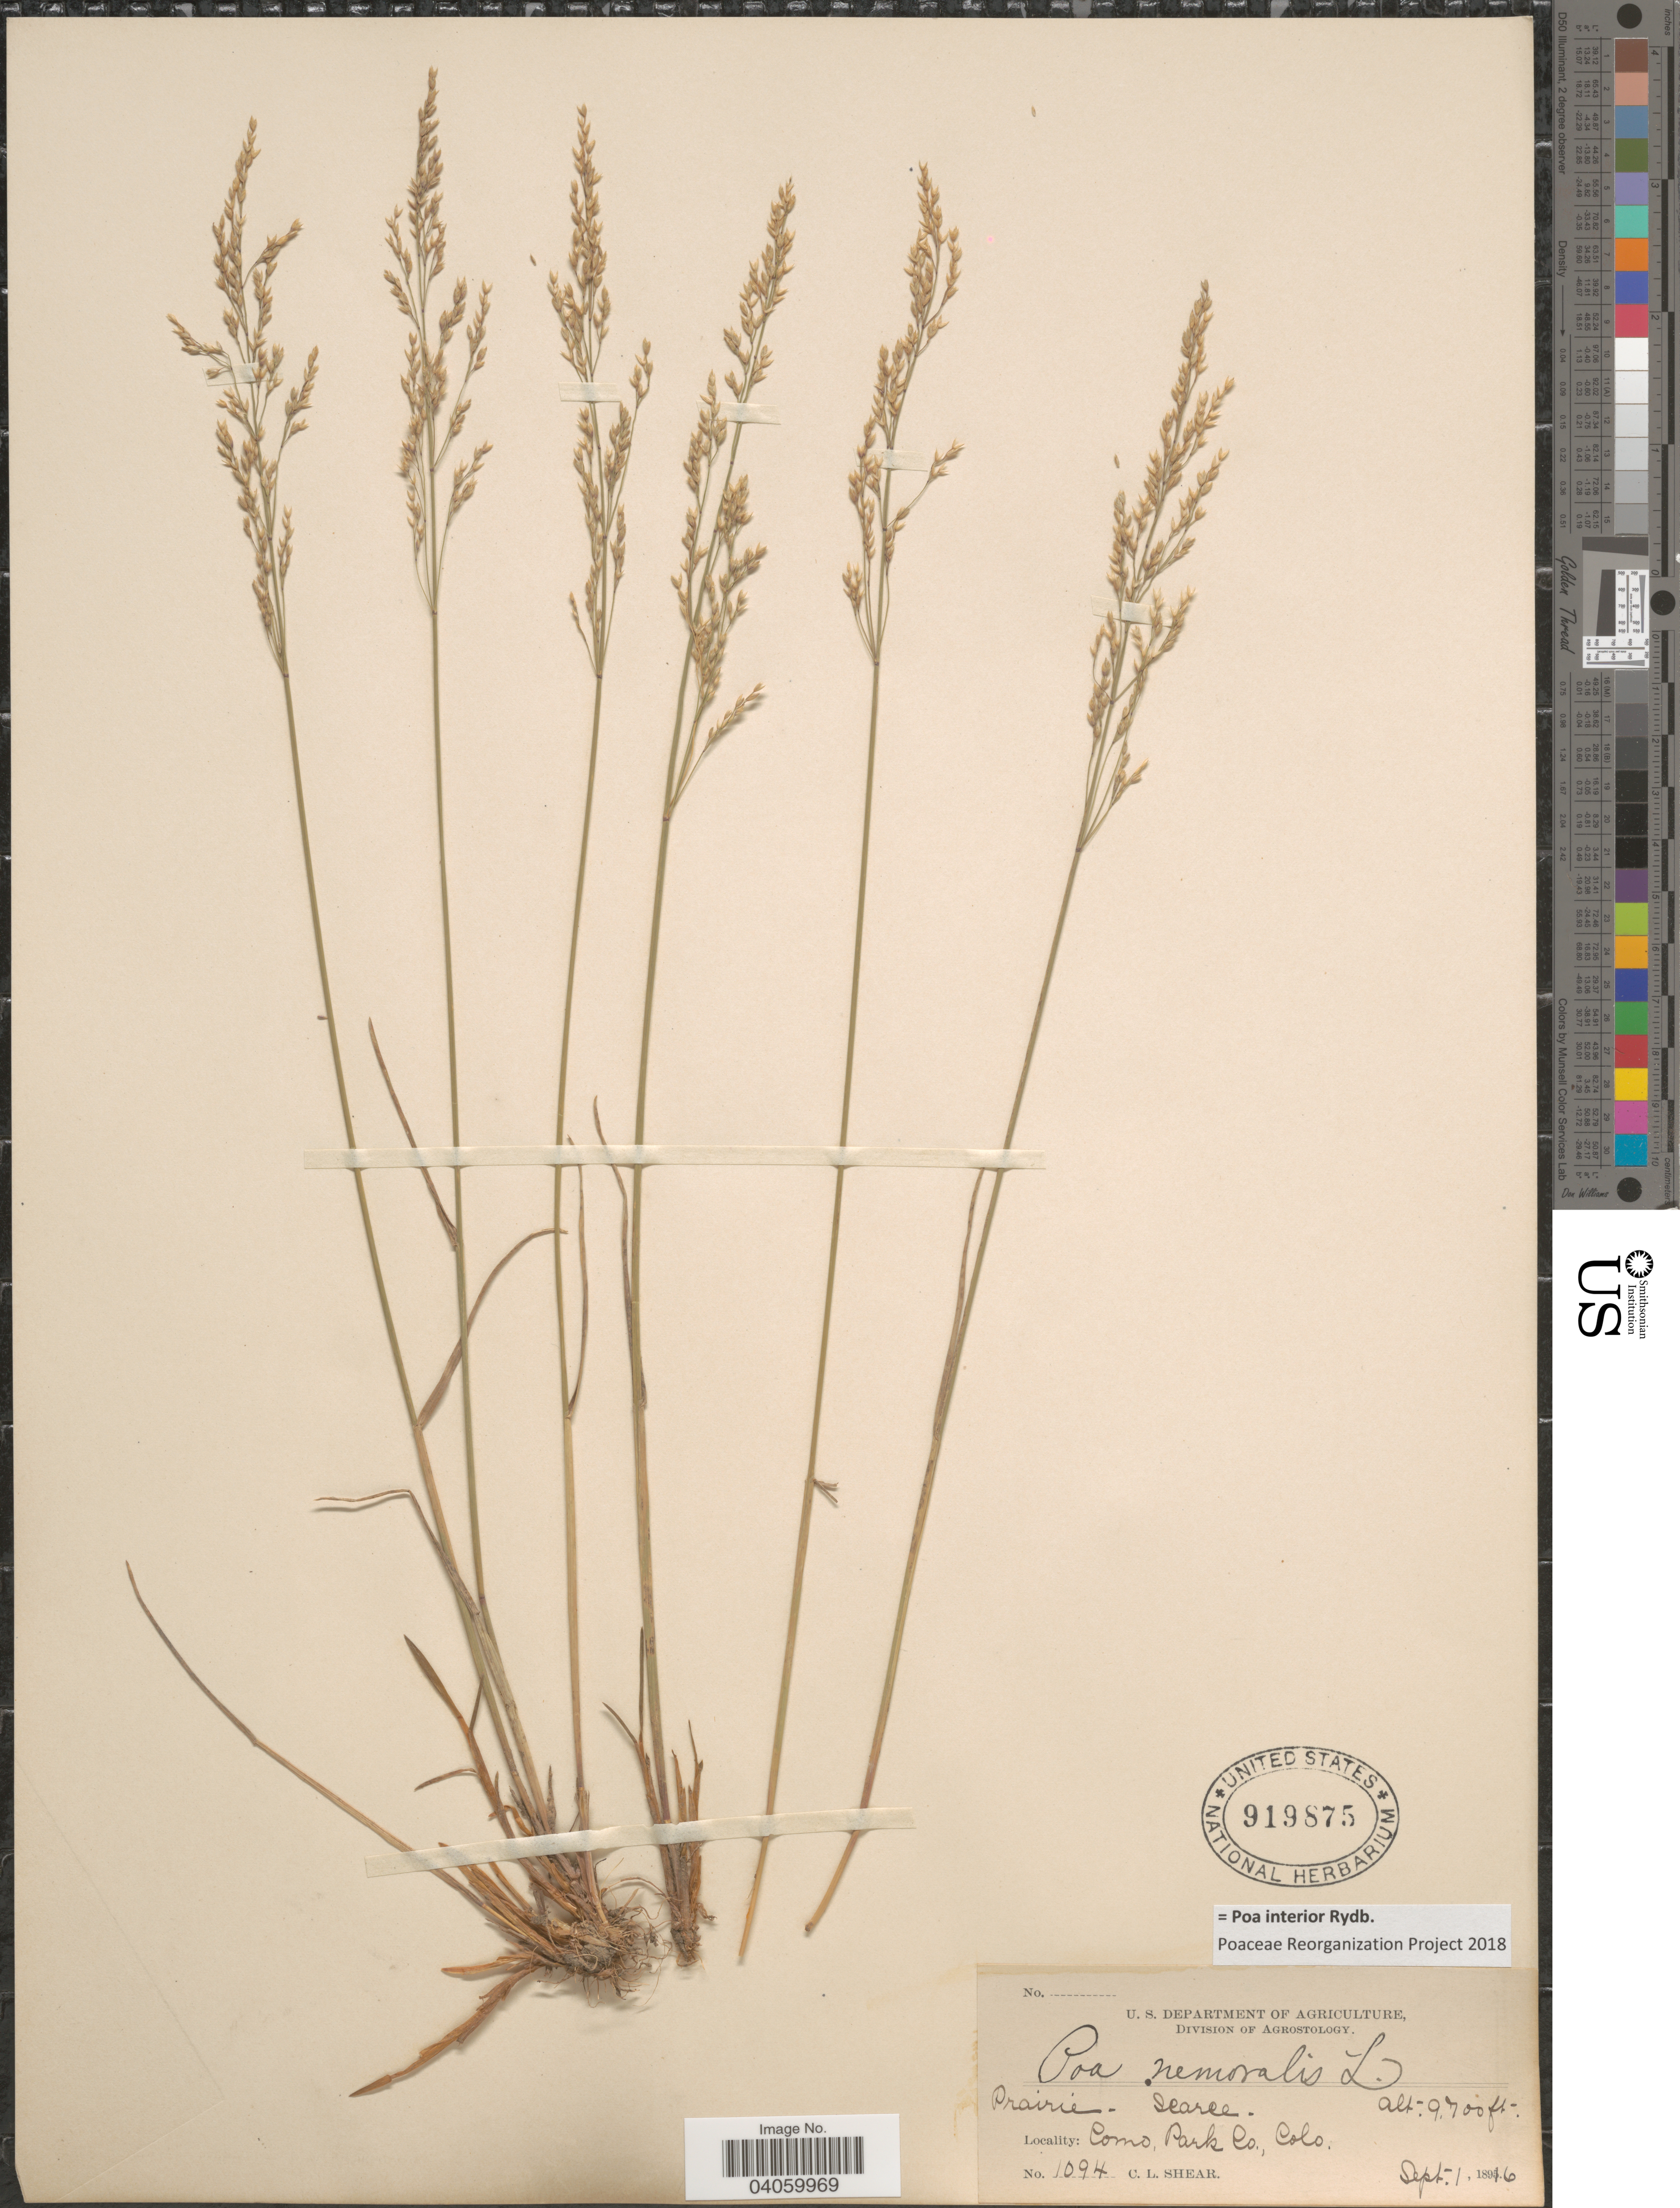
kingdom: Plantae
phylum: Tracheophyta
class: Liliopsida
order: Poales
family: Poaceae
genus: Poa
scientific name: Poa interior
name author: Rydb.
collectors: C. L. Shear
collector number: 1094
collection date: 1896-09-01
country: United States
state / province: Colorado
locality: Como, Park Co.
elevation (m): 2957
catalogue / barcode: US 919875